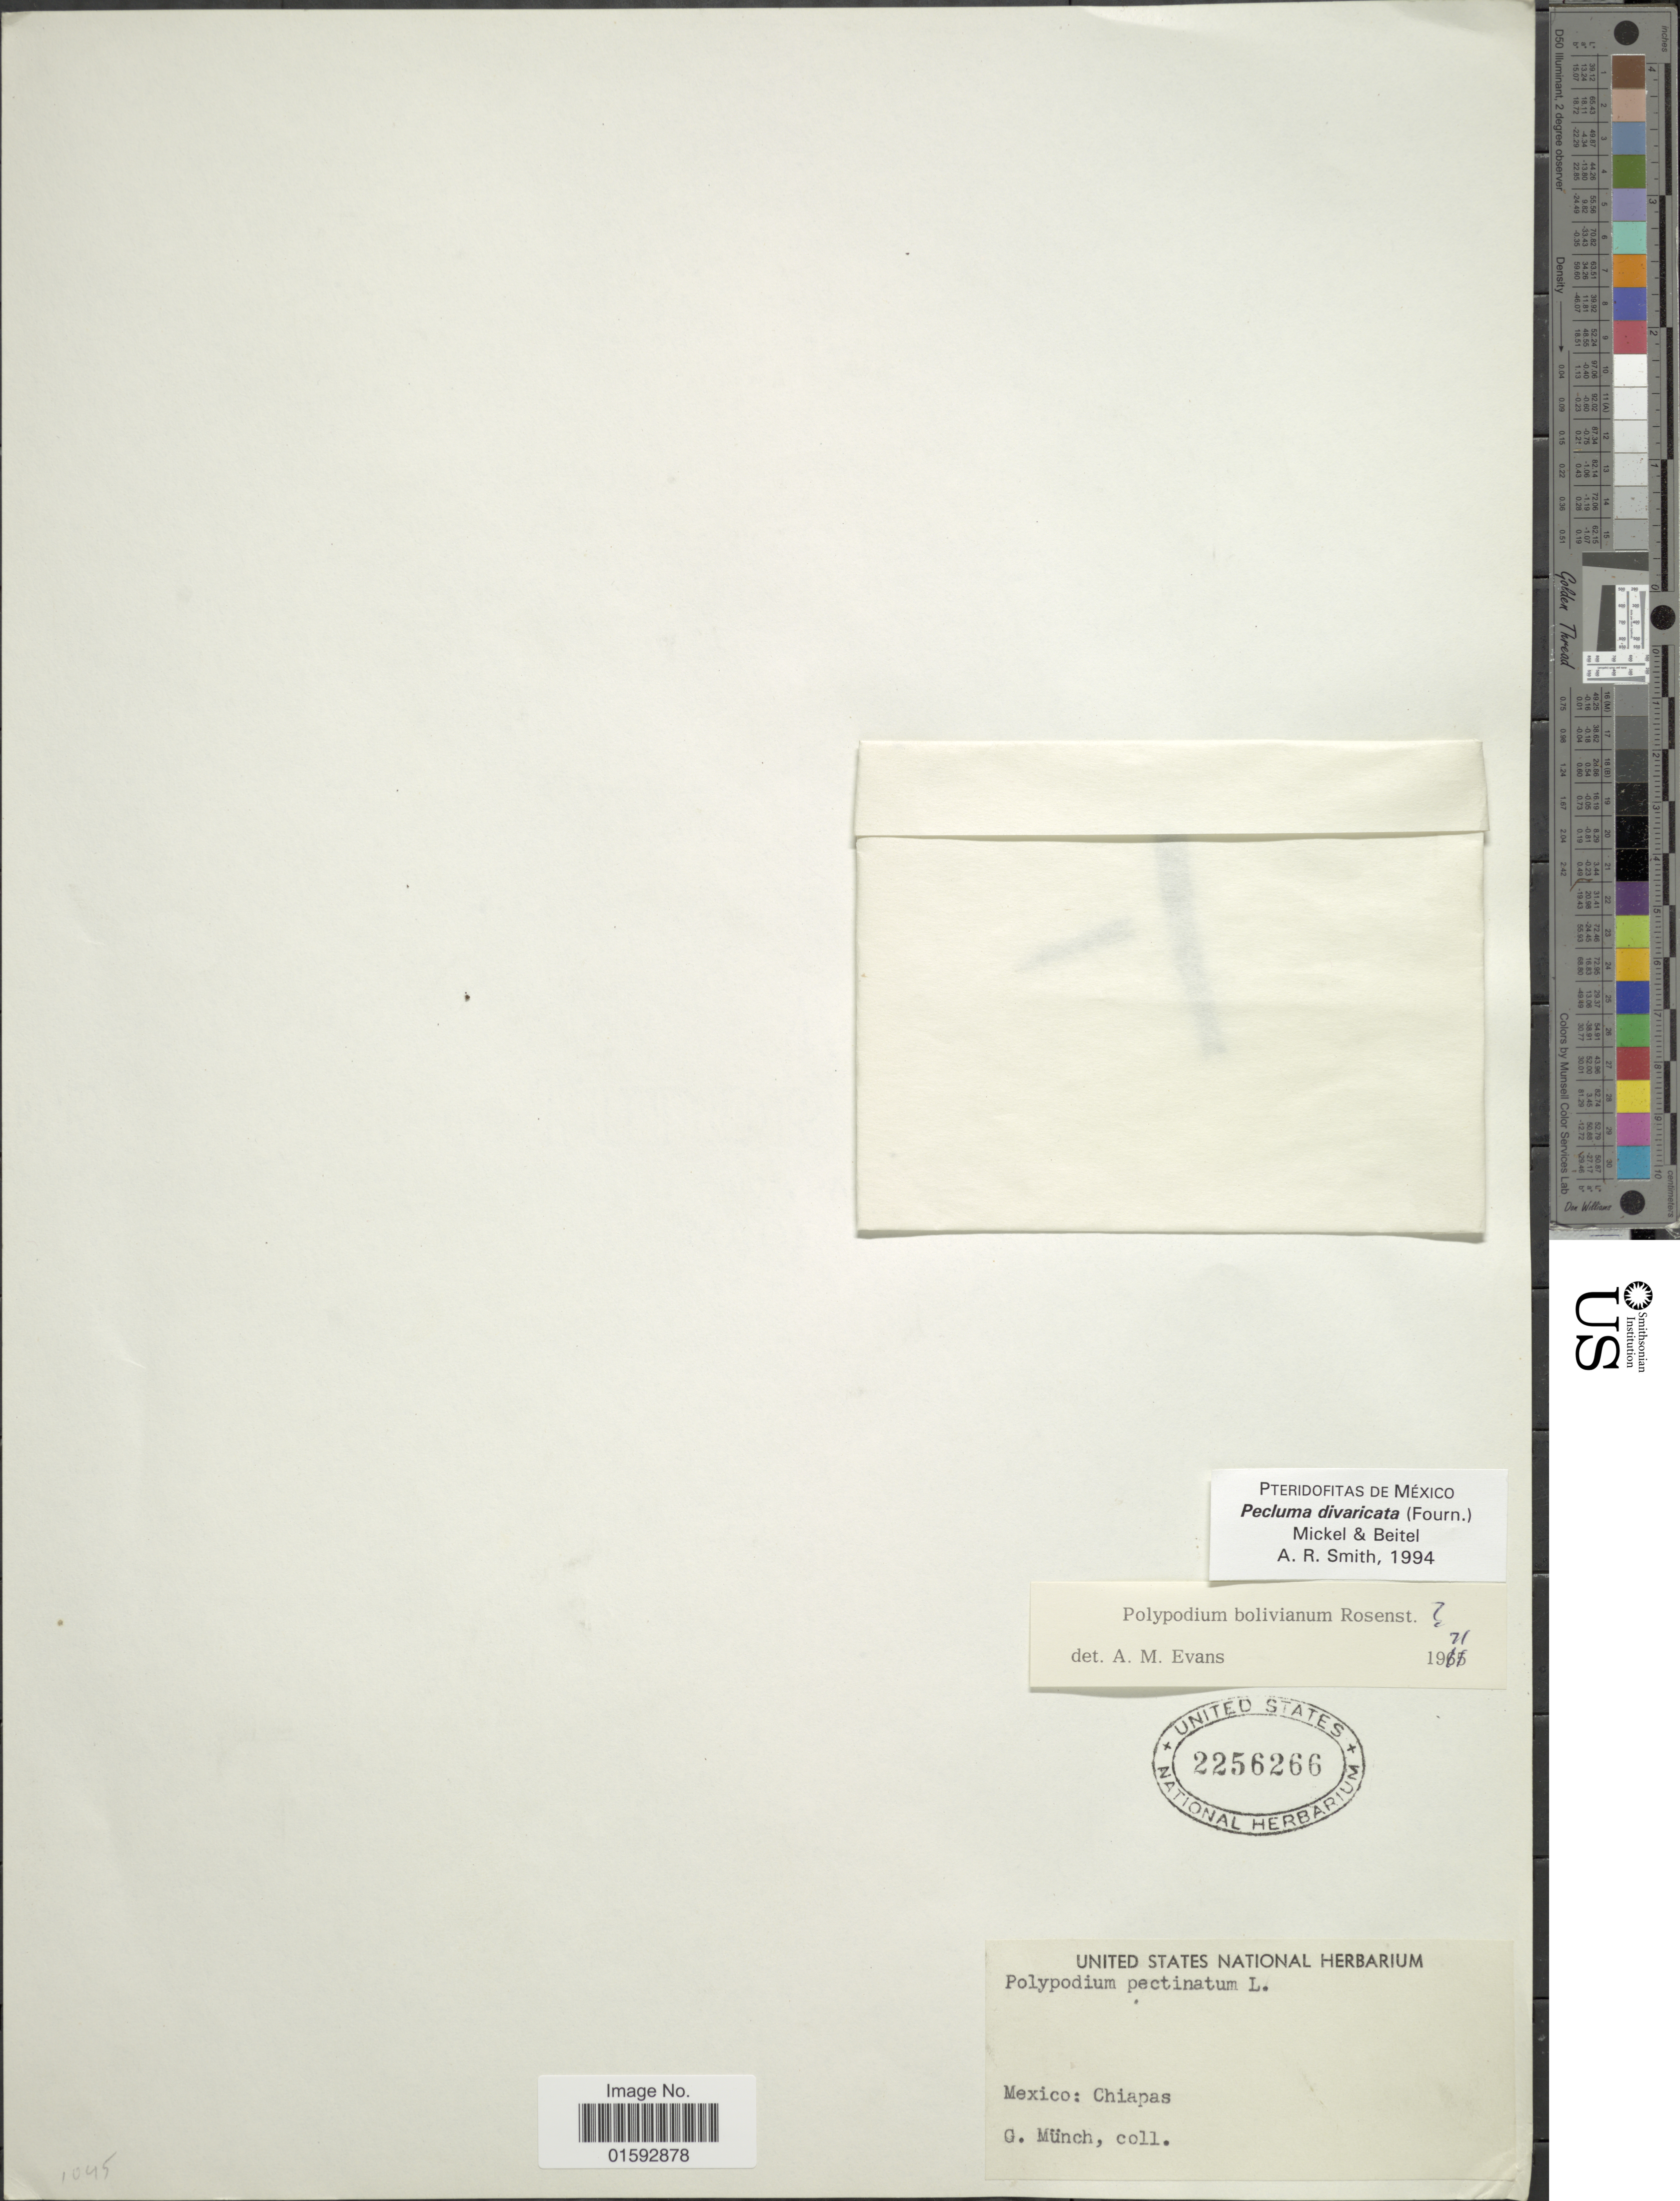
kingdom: Plantae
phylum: Tracheophyta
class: Polypodiopsida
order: Polypodiales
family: Polypodiaceae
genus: Pecluma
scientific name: Pecluma divaricata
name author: (E. Fourn.) Mickel & Beitel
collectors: G. Munch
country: Mexico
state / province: Chiapas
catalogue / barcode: US 2256266